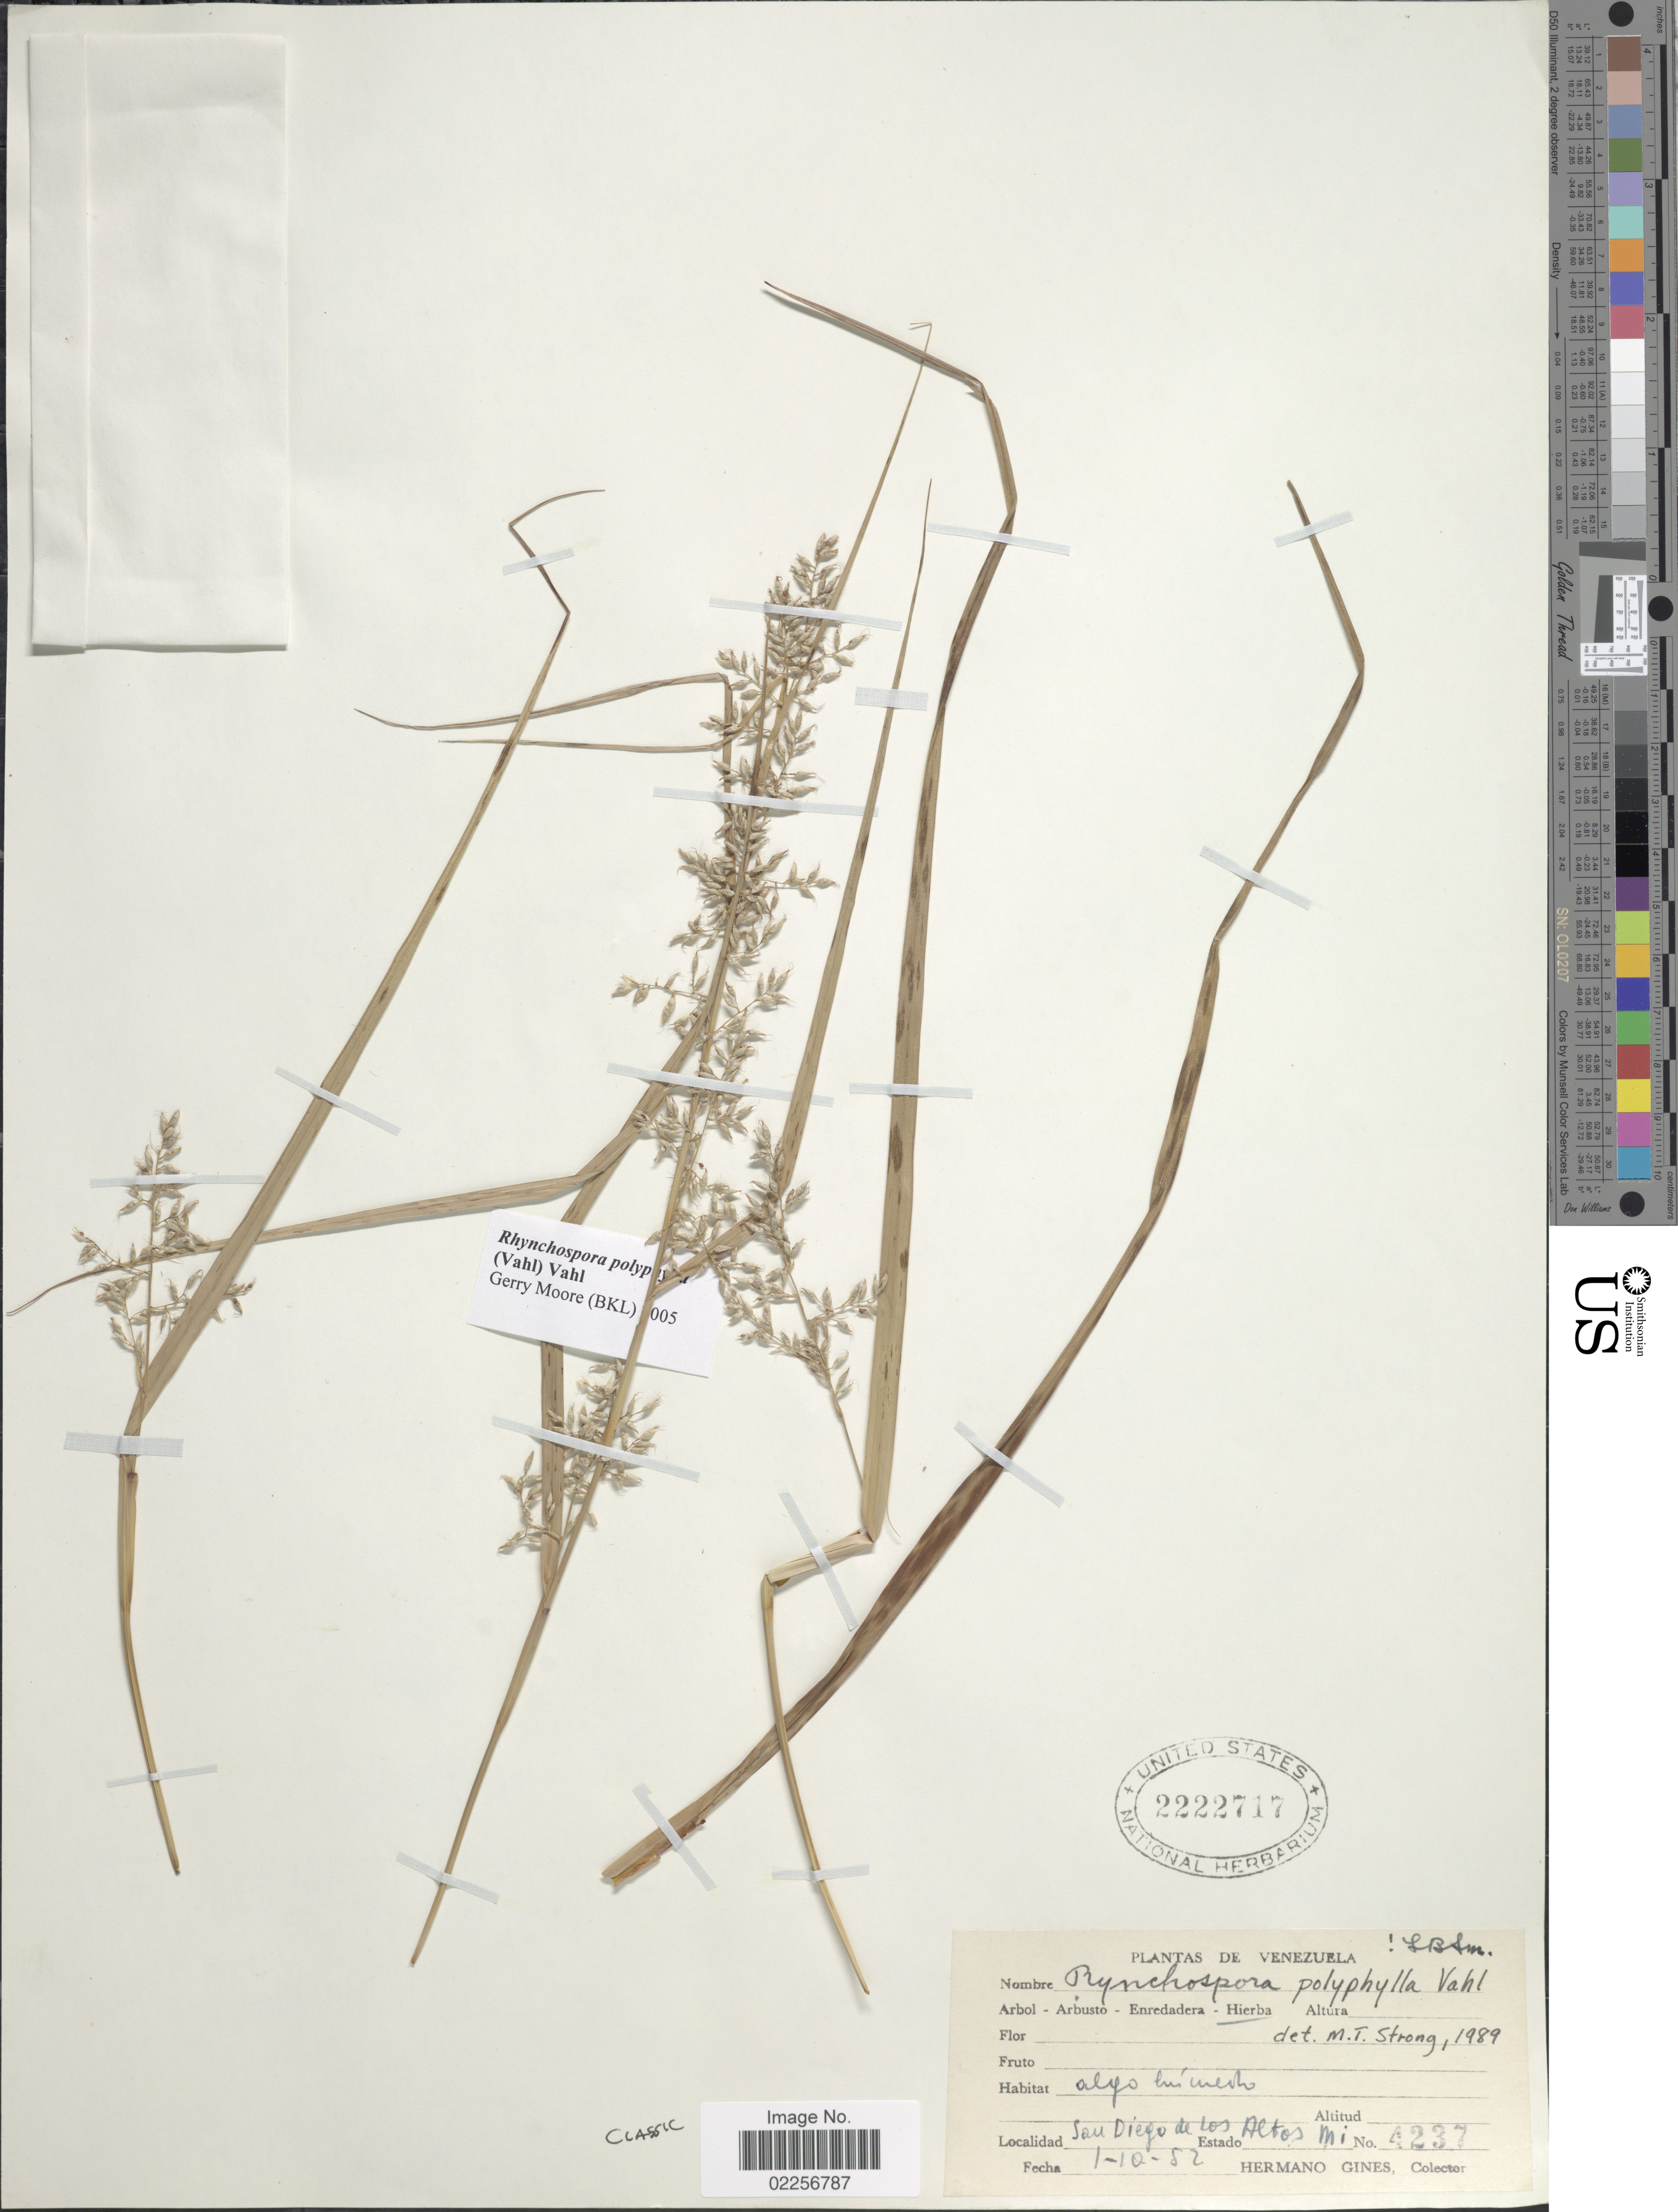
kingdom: Plantae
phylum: Tracheophyta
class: Liliopsida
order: Poales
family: Cyperaceae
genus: Rhynchospora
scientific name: Rhynchospora polyphylla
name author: (Vahl) Vahl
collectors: Bro. Gines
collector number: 4237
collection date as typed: Transcribed d/m/y: 1/10/52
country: Venezuela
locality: San Diego de Los Altos Mi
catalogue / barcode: US 2222717